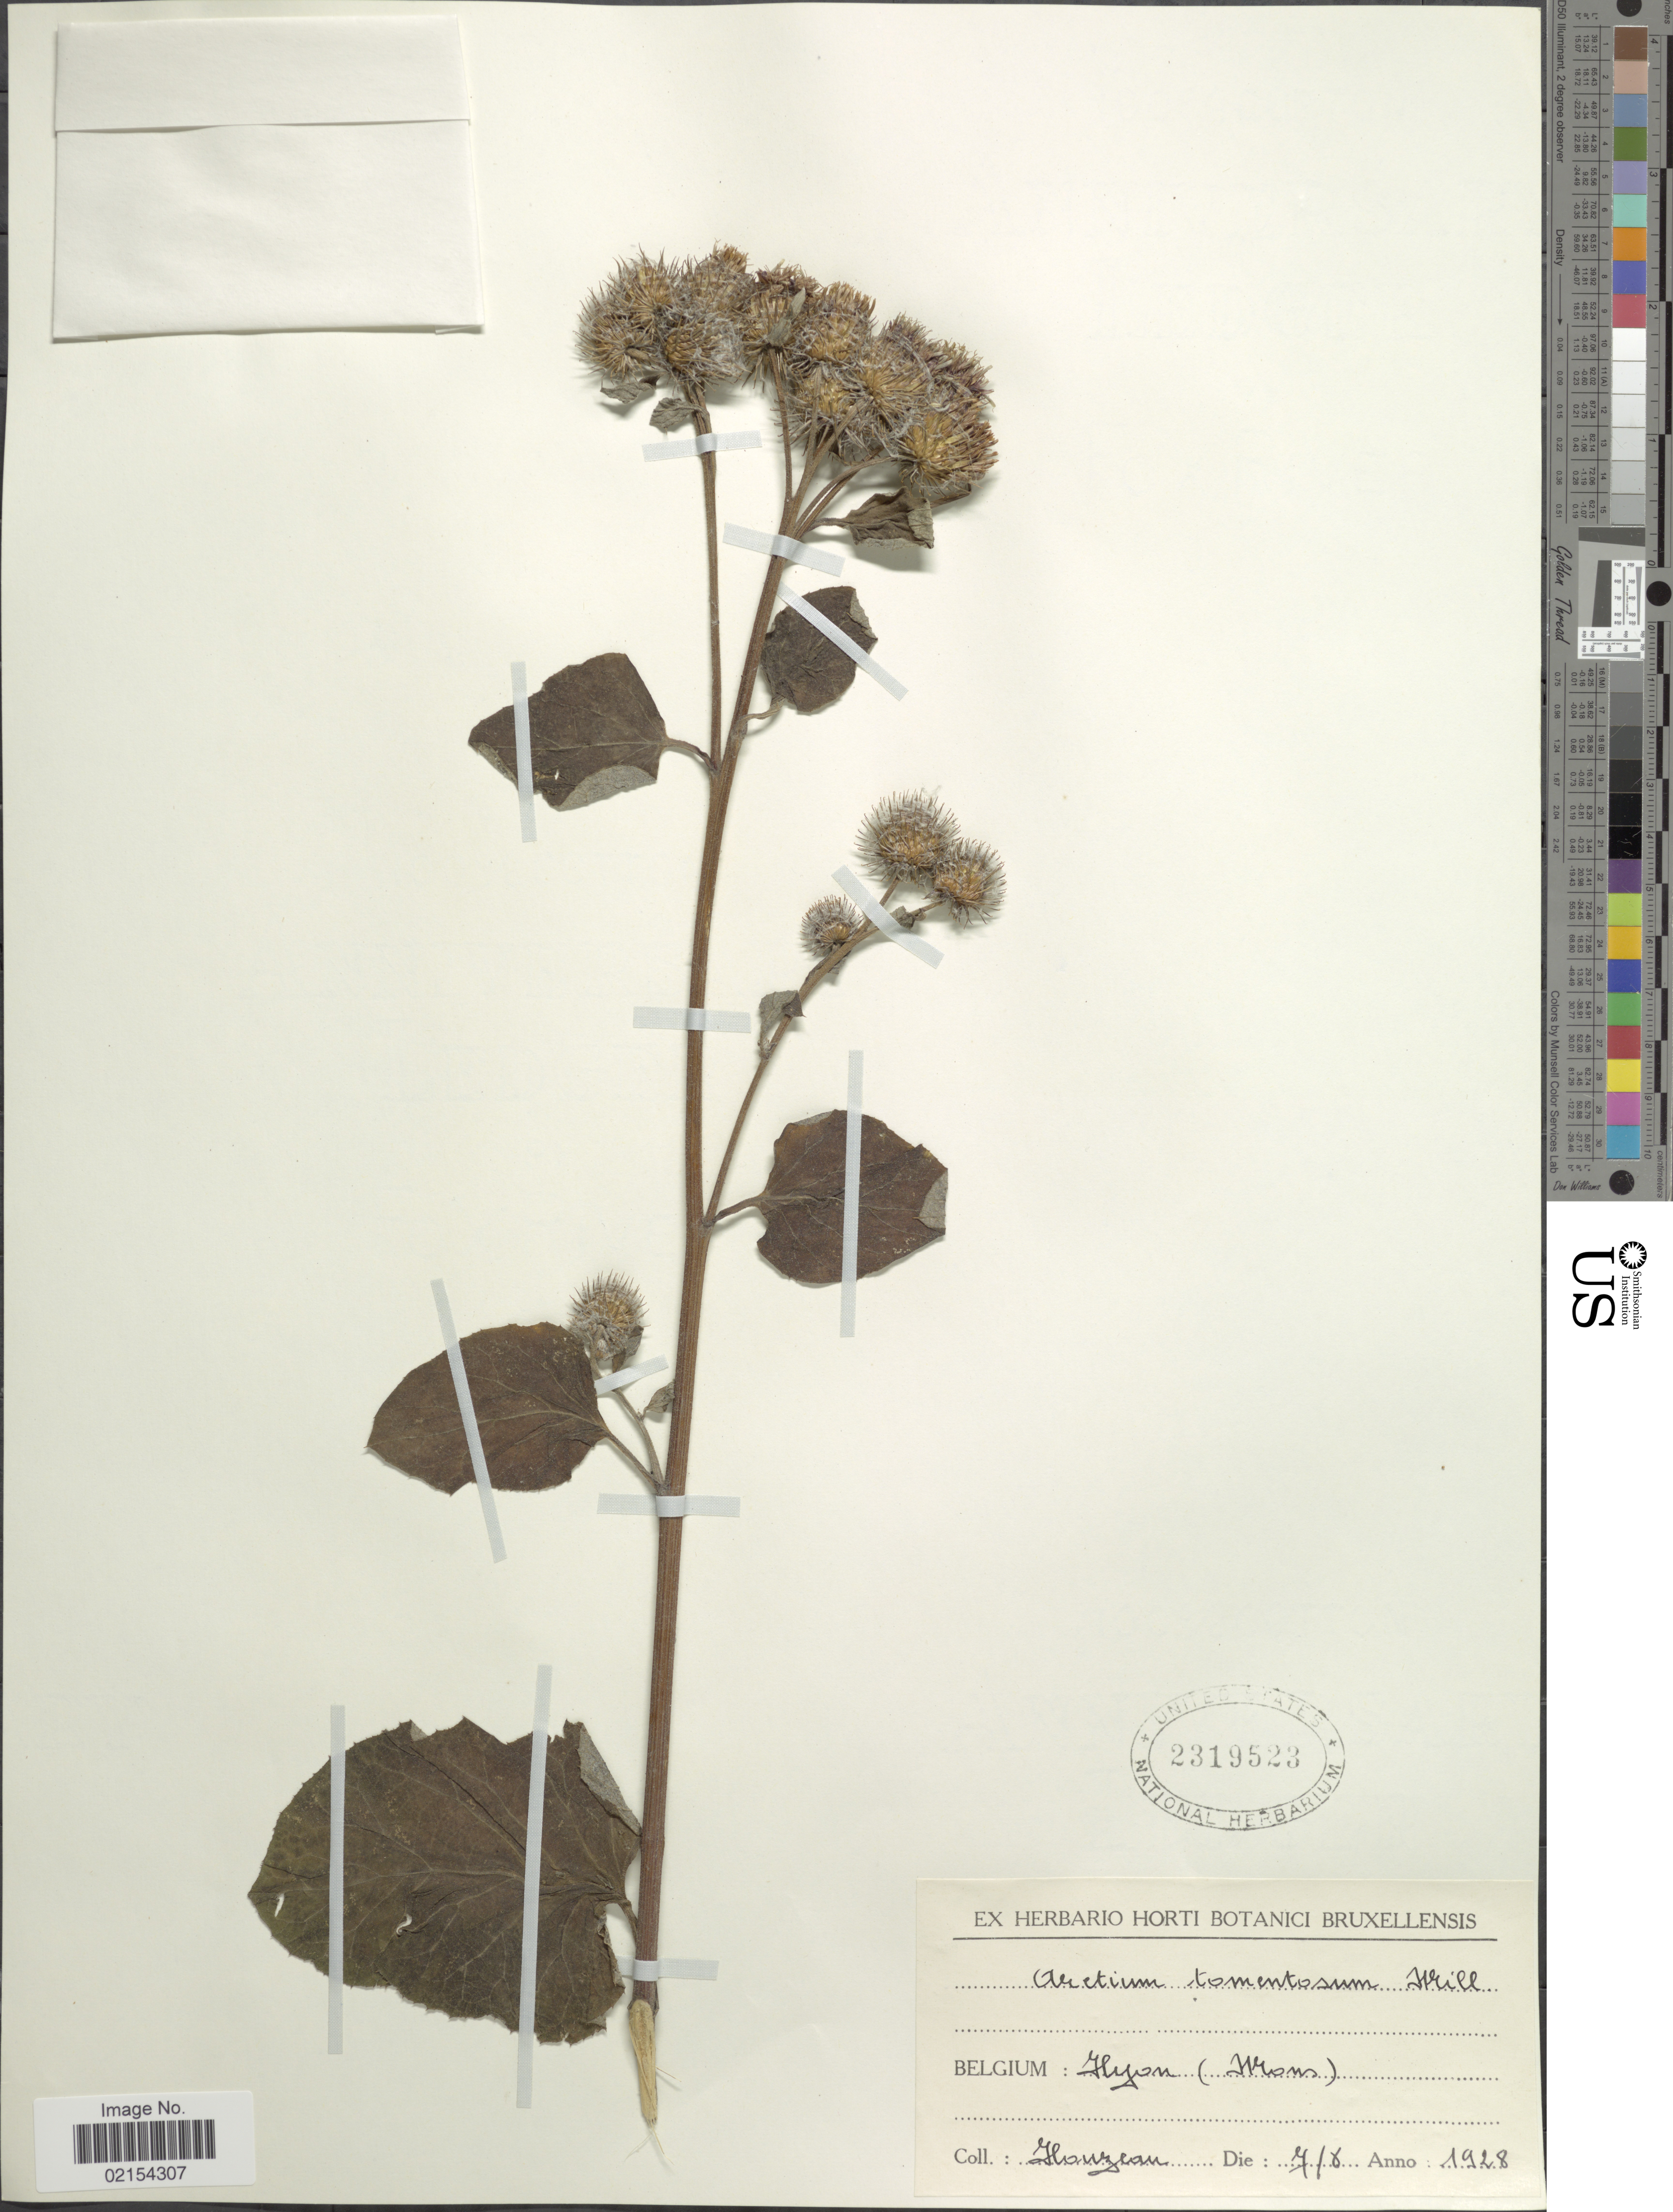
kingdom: Plantae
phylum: Tracheophyta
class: Magnoliopsida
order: Asterales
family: Asteraceae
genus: Arctium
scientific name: Arctium tomentosum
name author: Mill.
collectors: Houzeau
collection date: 1928-08-07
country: Belgium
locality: Hyon, (Mons)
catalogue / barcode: US 2319523